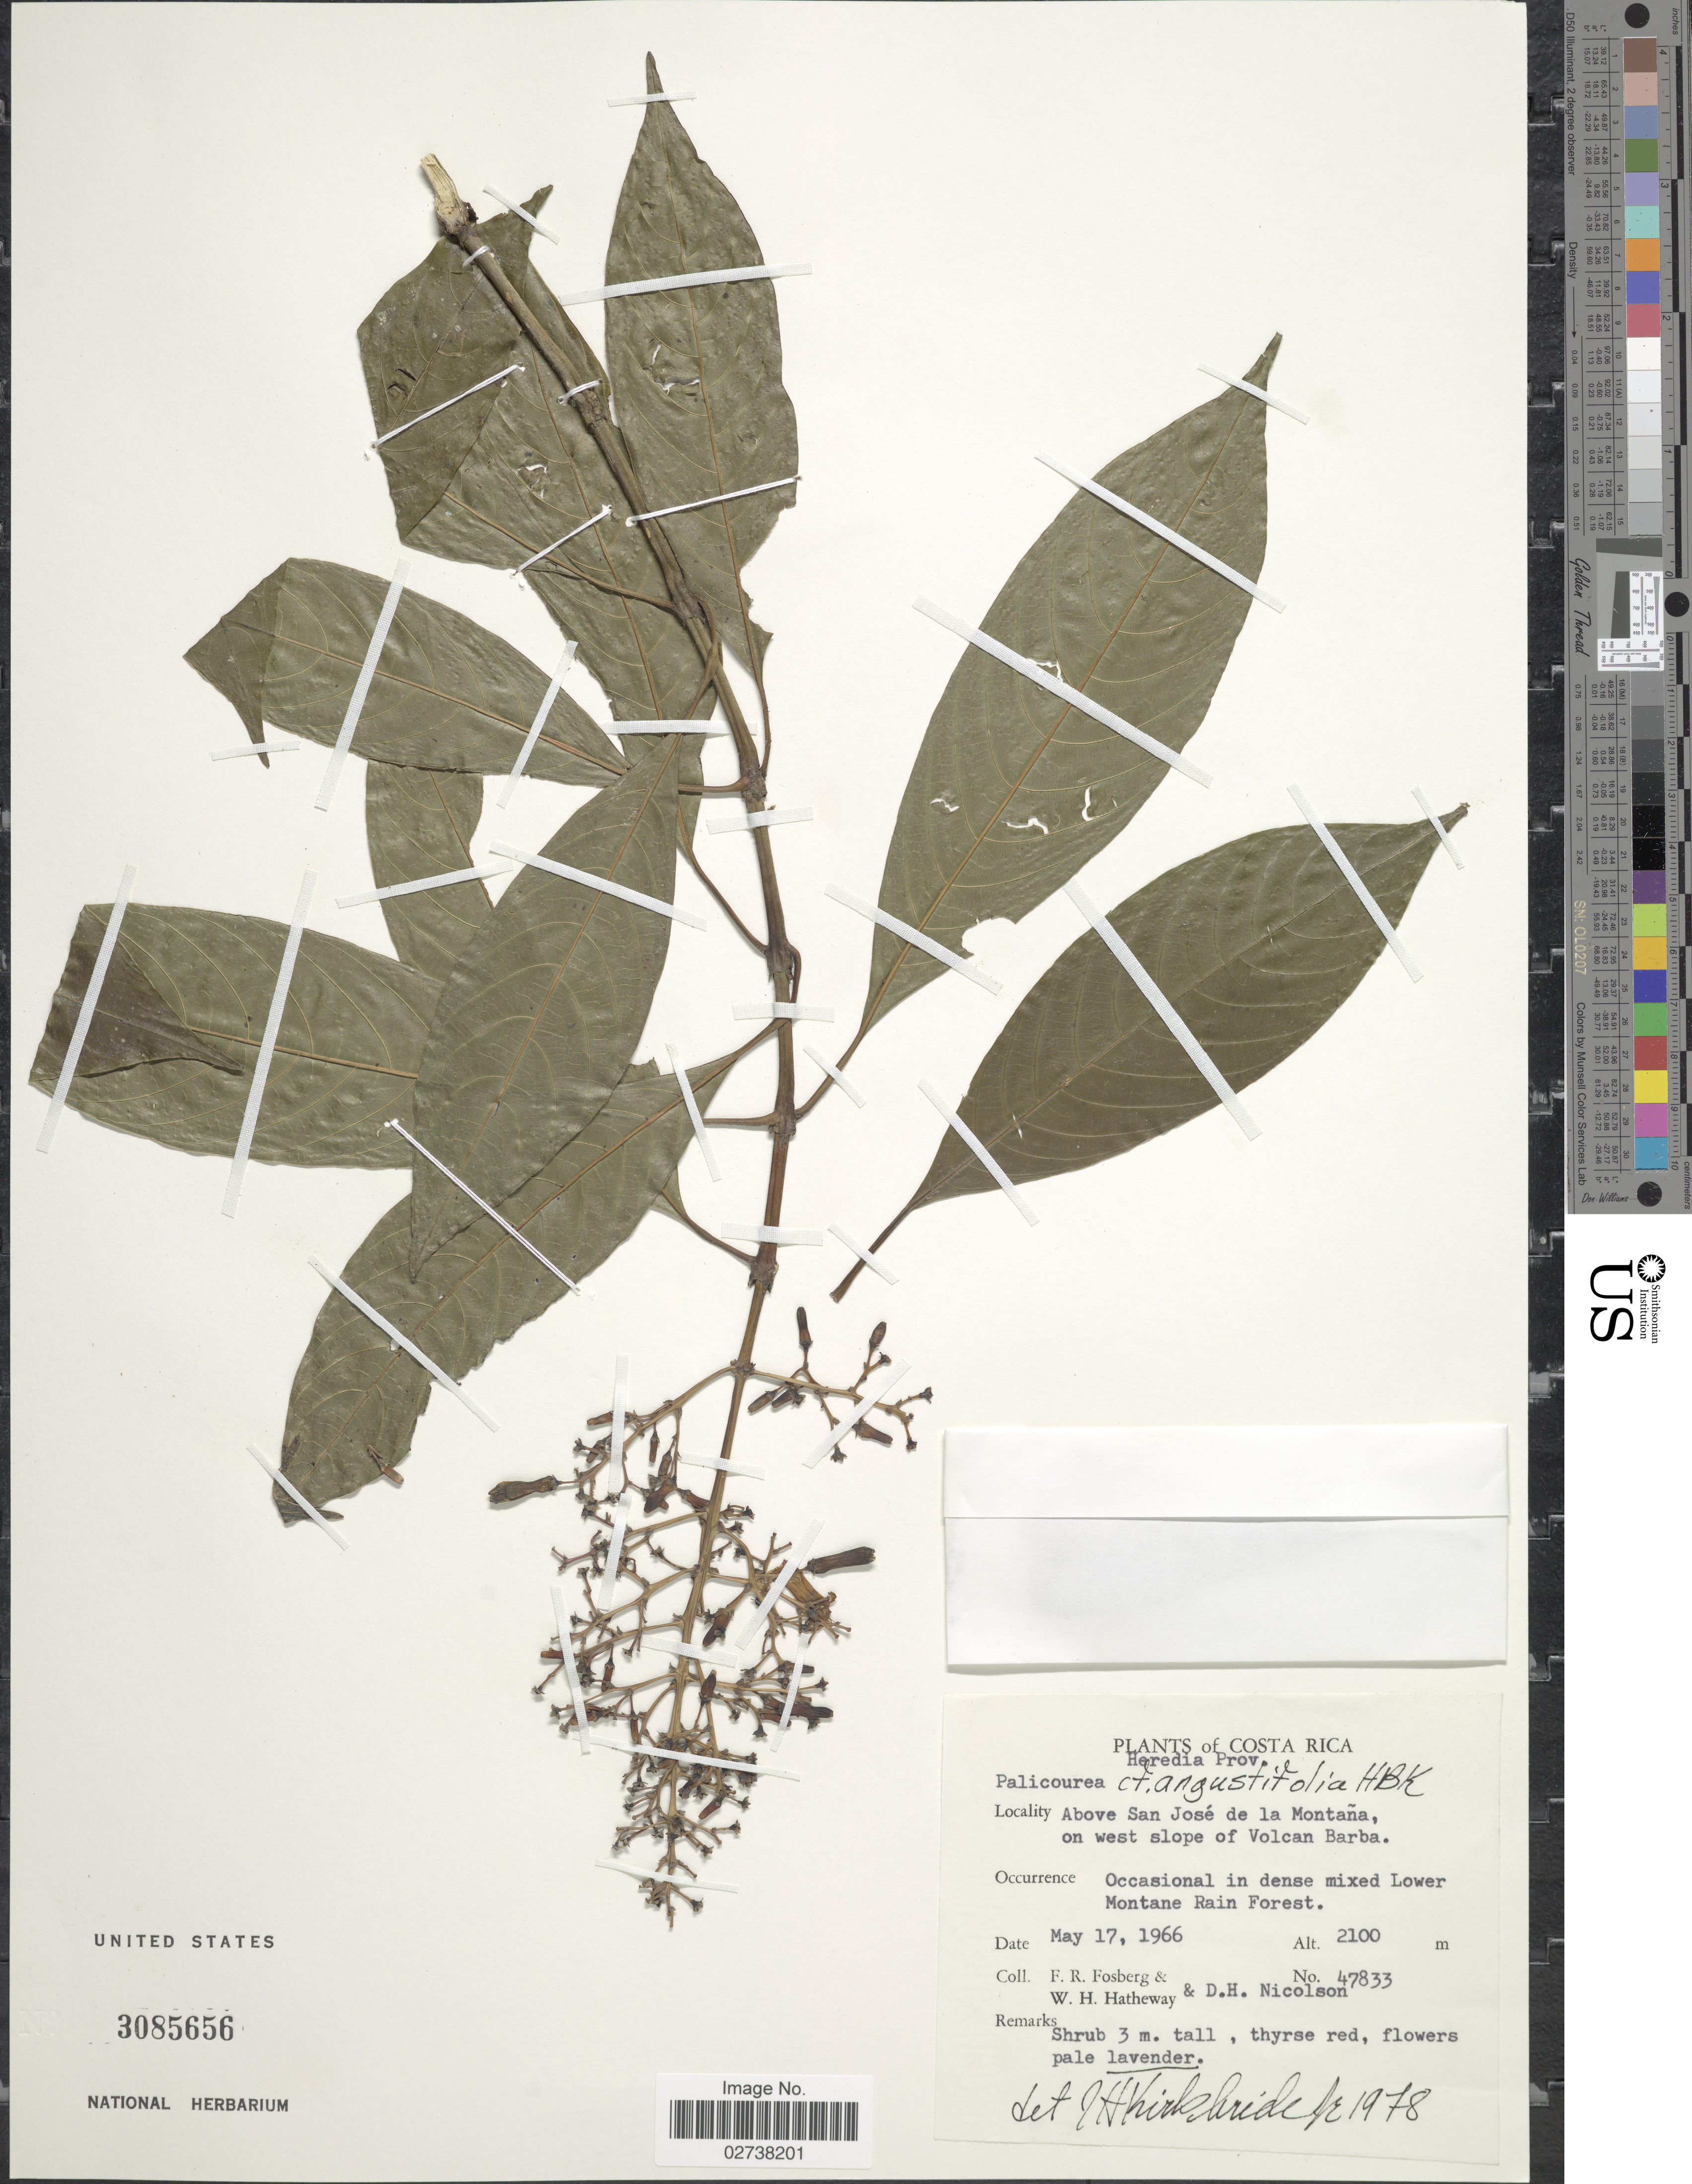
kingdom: Plantae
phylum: Tracheophyta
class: Magnoliopsida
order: Gentianales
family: Rubiaceae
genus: Palicourea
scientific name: Palicourea angustifolia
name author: Kunth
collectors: F. R. Fosberg, W. H. Hatheway & D. H. Nicolson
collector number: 47833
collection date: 1966-05-17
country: Costa Rica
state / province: Heredia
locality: Above San Jose de la Montana, on west slope of Volcan Barba, in dense mixed Lower Montane Rain Forest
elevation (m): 2100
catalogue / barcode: US 3085656